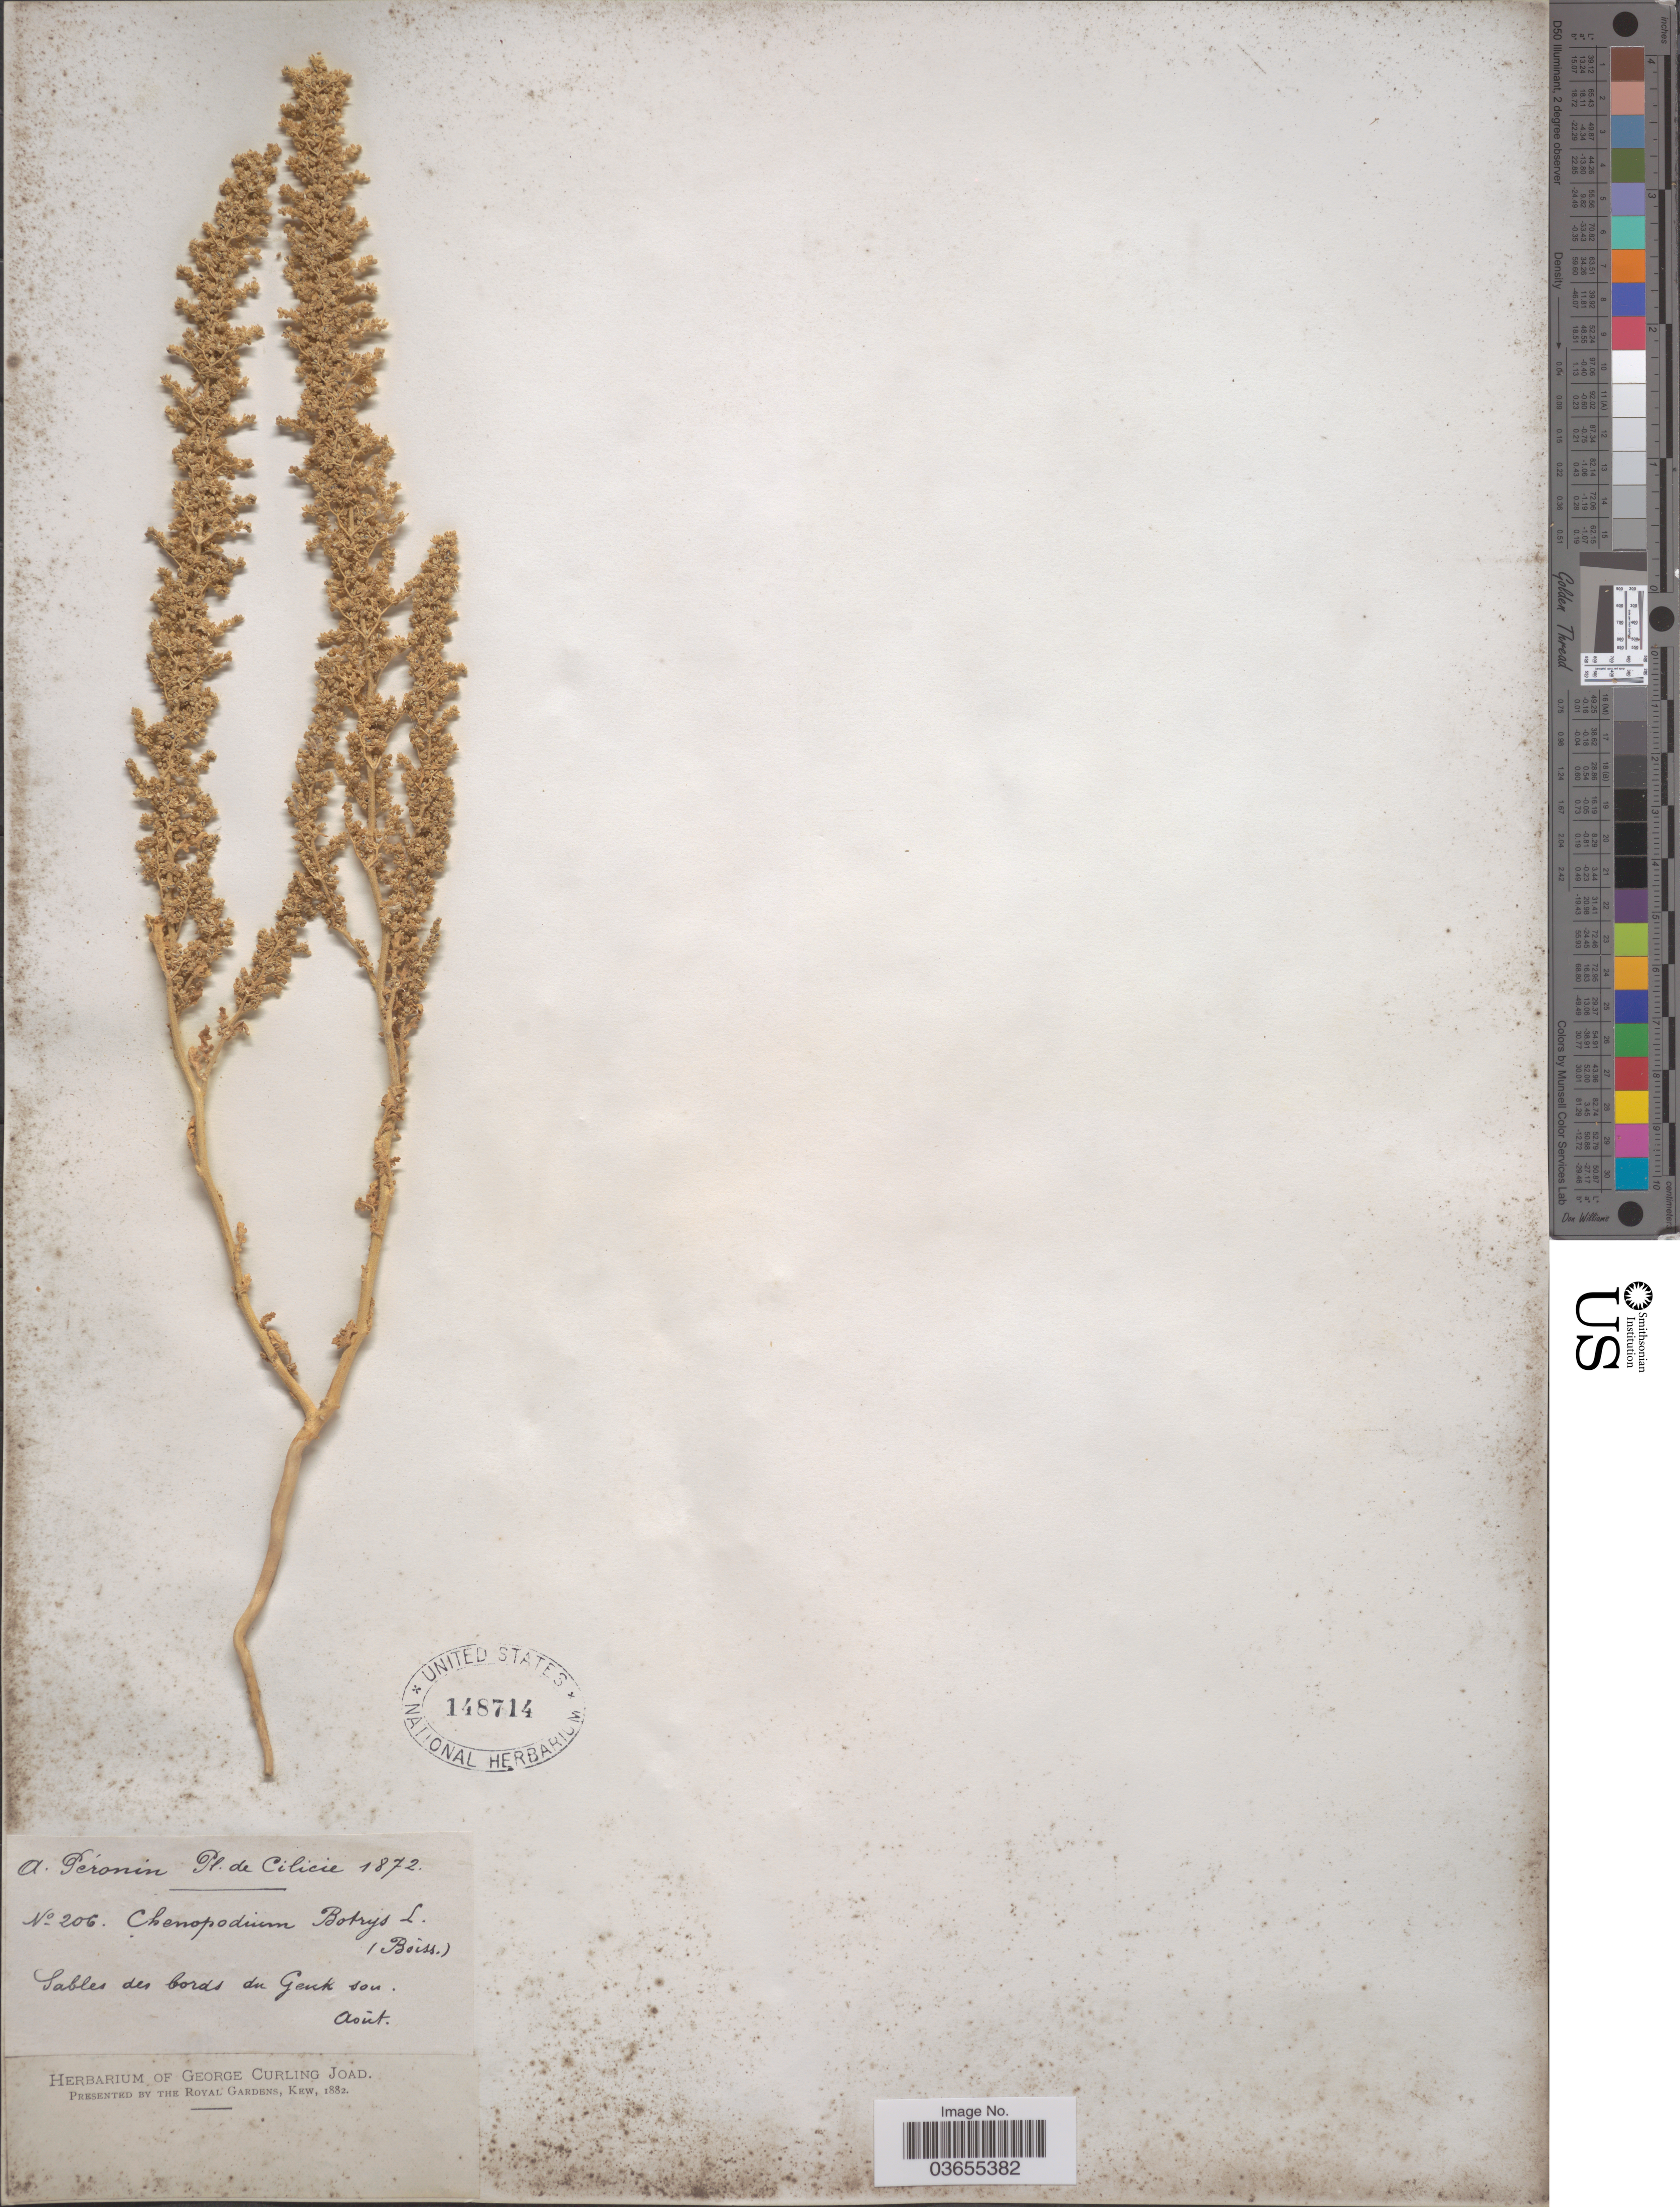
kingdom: Plantae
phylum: Tracheophyta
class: Magnoliopsida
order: Caryophyllales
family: Amaranthaceae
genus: Chenopodium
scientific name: Chenopodium botrys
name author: L.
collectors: A. Péronin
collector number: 206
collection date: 1872-08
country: Turkey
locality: Cilicie. Sables des bords du Genk son.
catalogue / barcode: US 148714